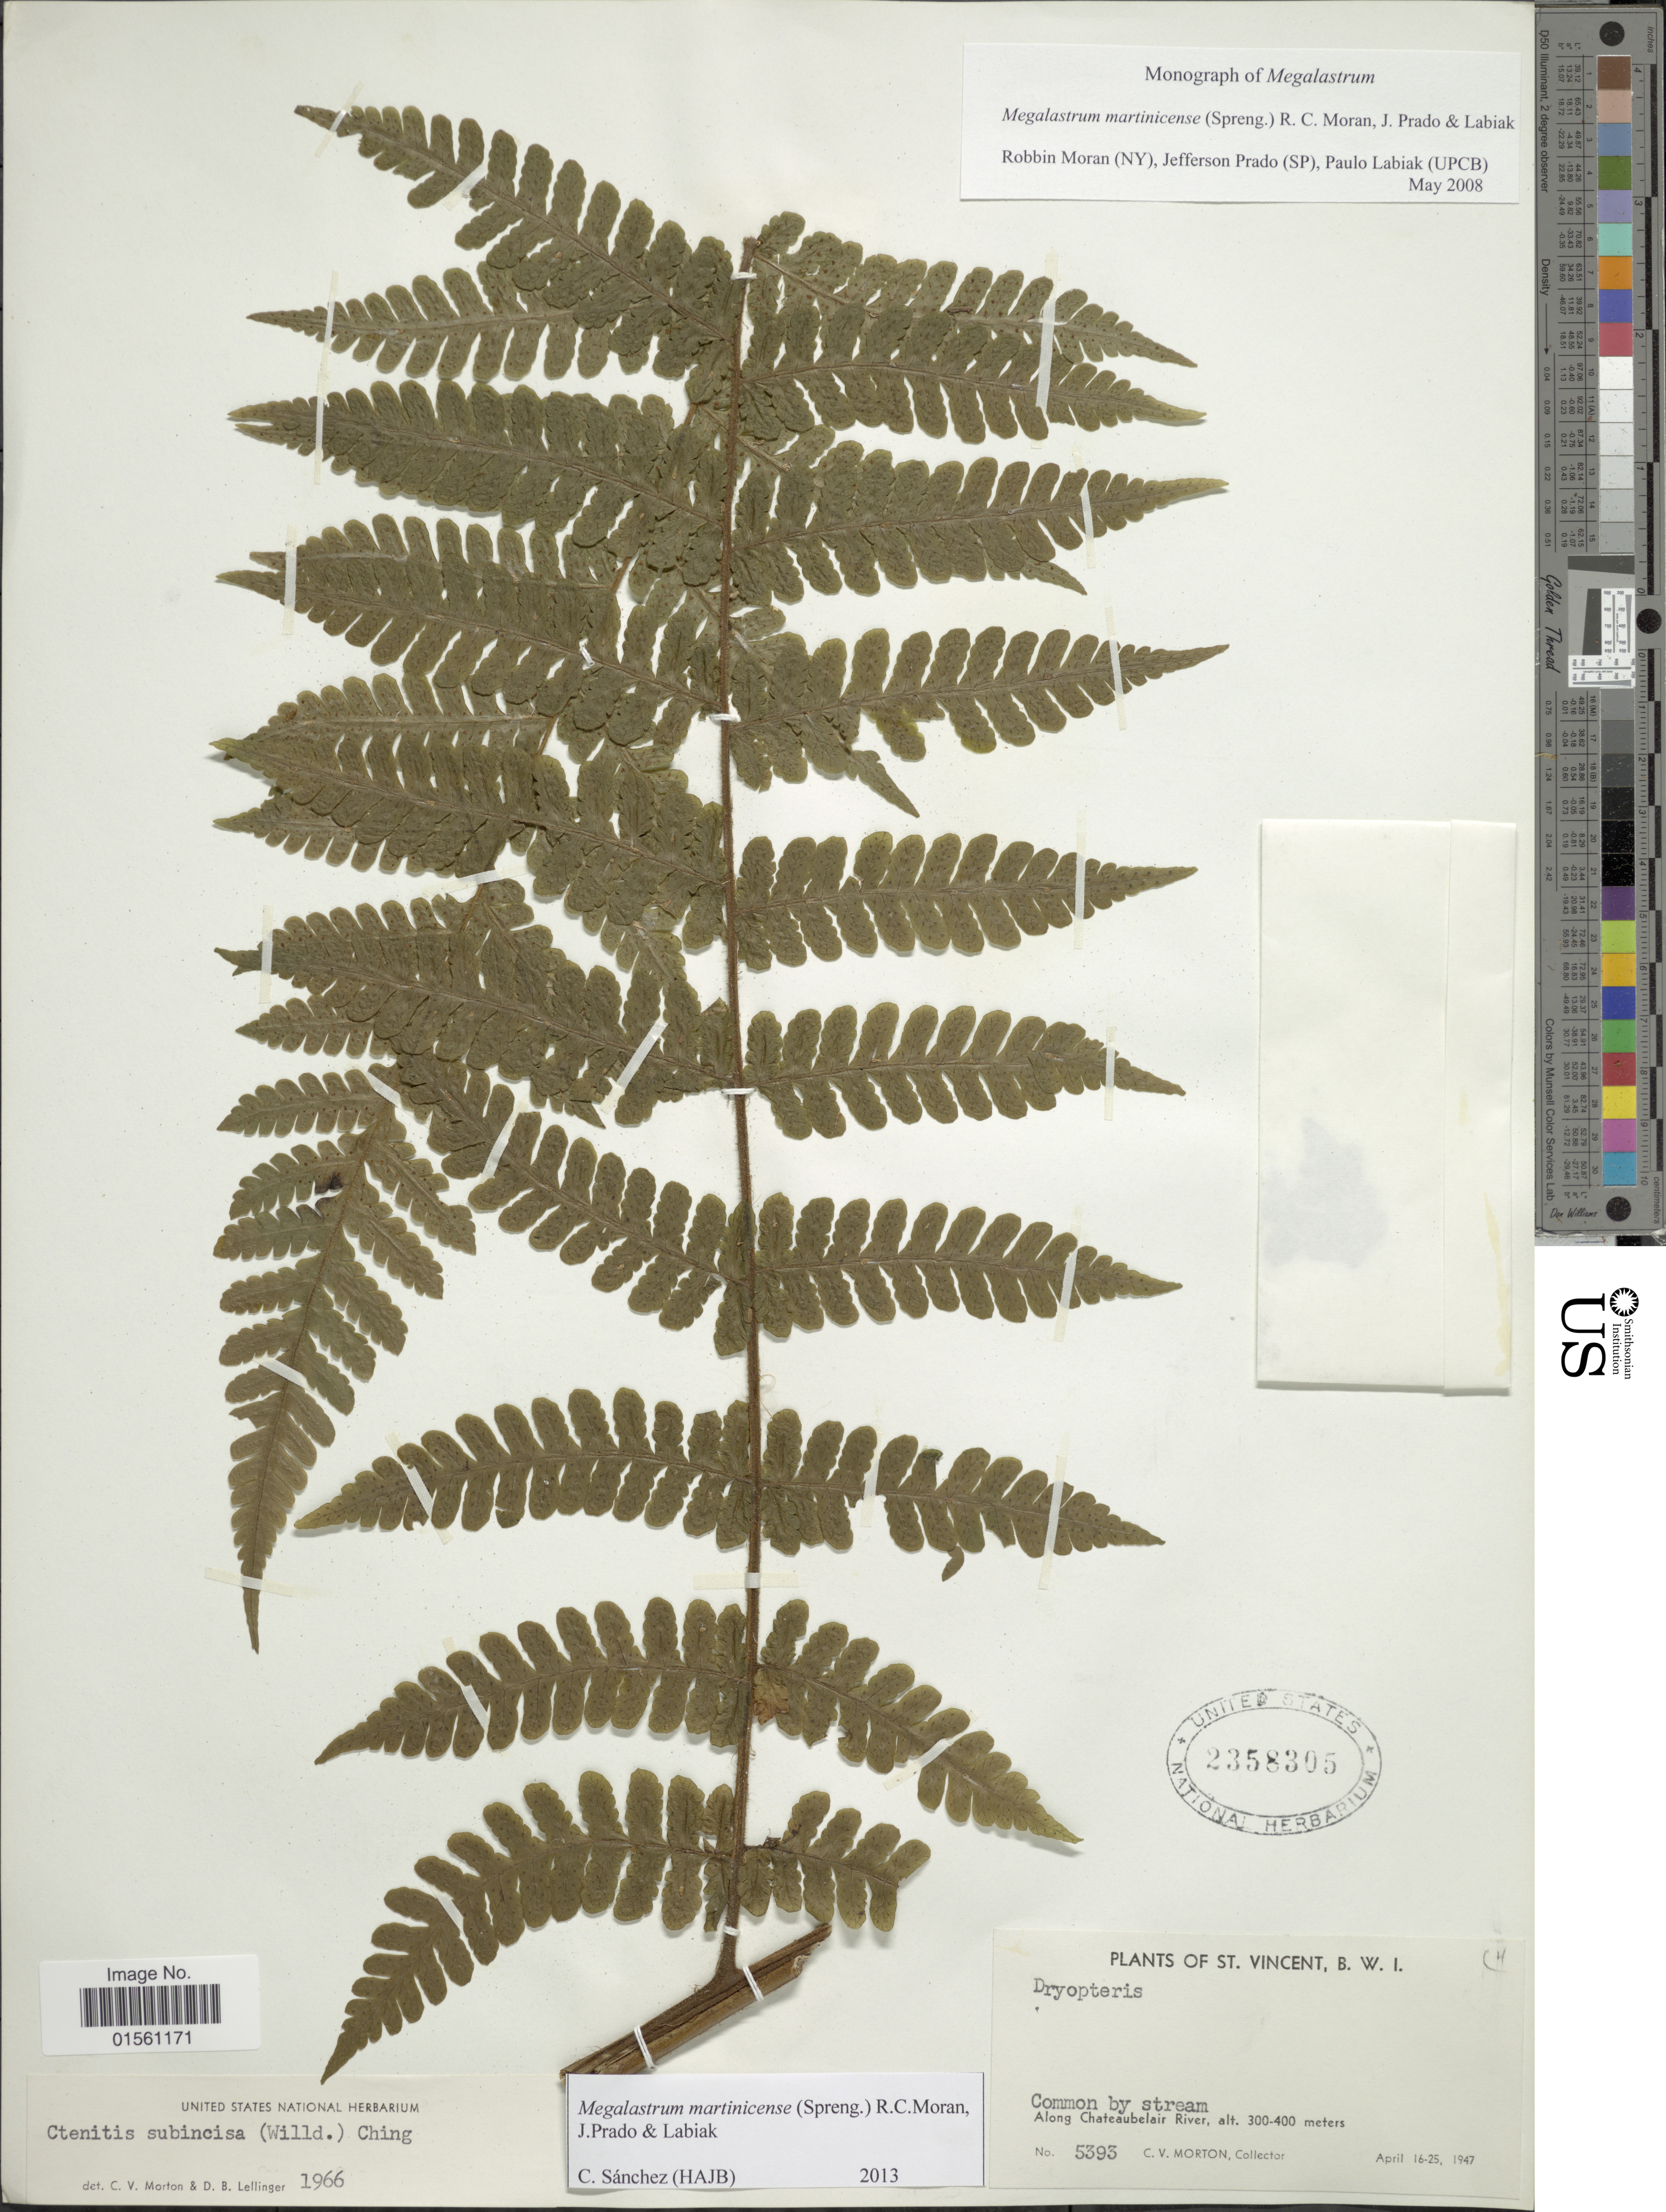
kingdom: Plantae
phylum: Tracheophyta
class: Polypodiopsida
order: Polypodiales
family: Dryopteridaceae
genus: Megalastrum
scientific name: Megalastrum martinicense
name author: (Spreng.) R.C. Moran et al.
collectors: C. V. Morton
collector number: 5393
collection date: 1947-04-16/1947-04-25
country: St. Vincent - Grenadines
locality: St. Vincent, B. W. I., Common by stream, Along Chateaubelair River.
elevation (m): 300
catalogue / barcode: US 2358305